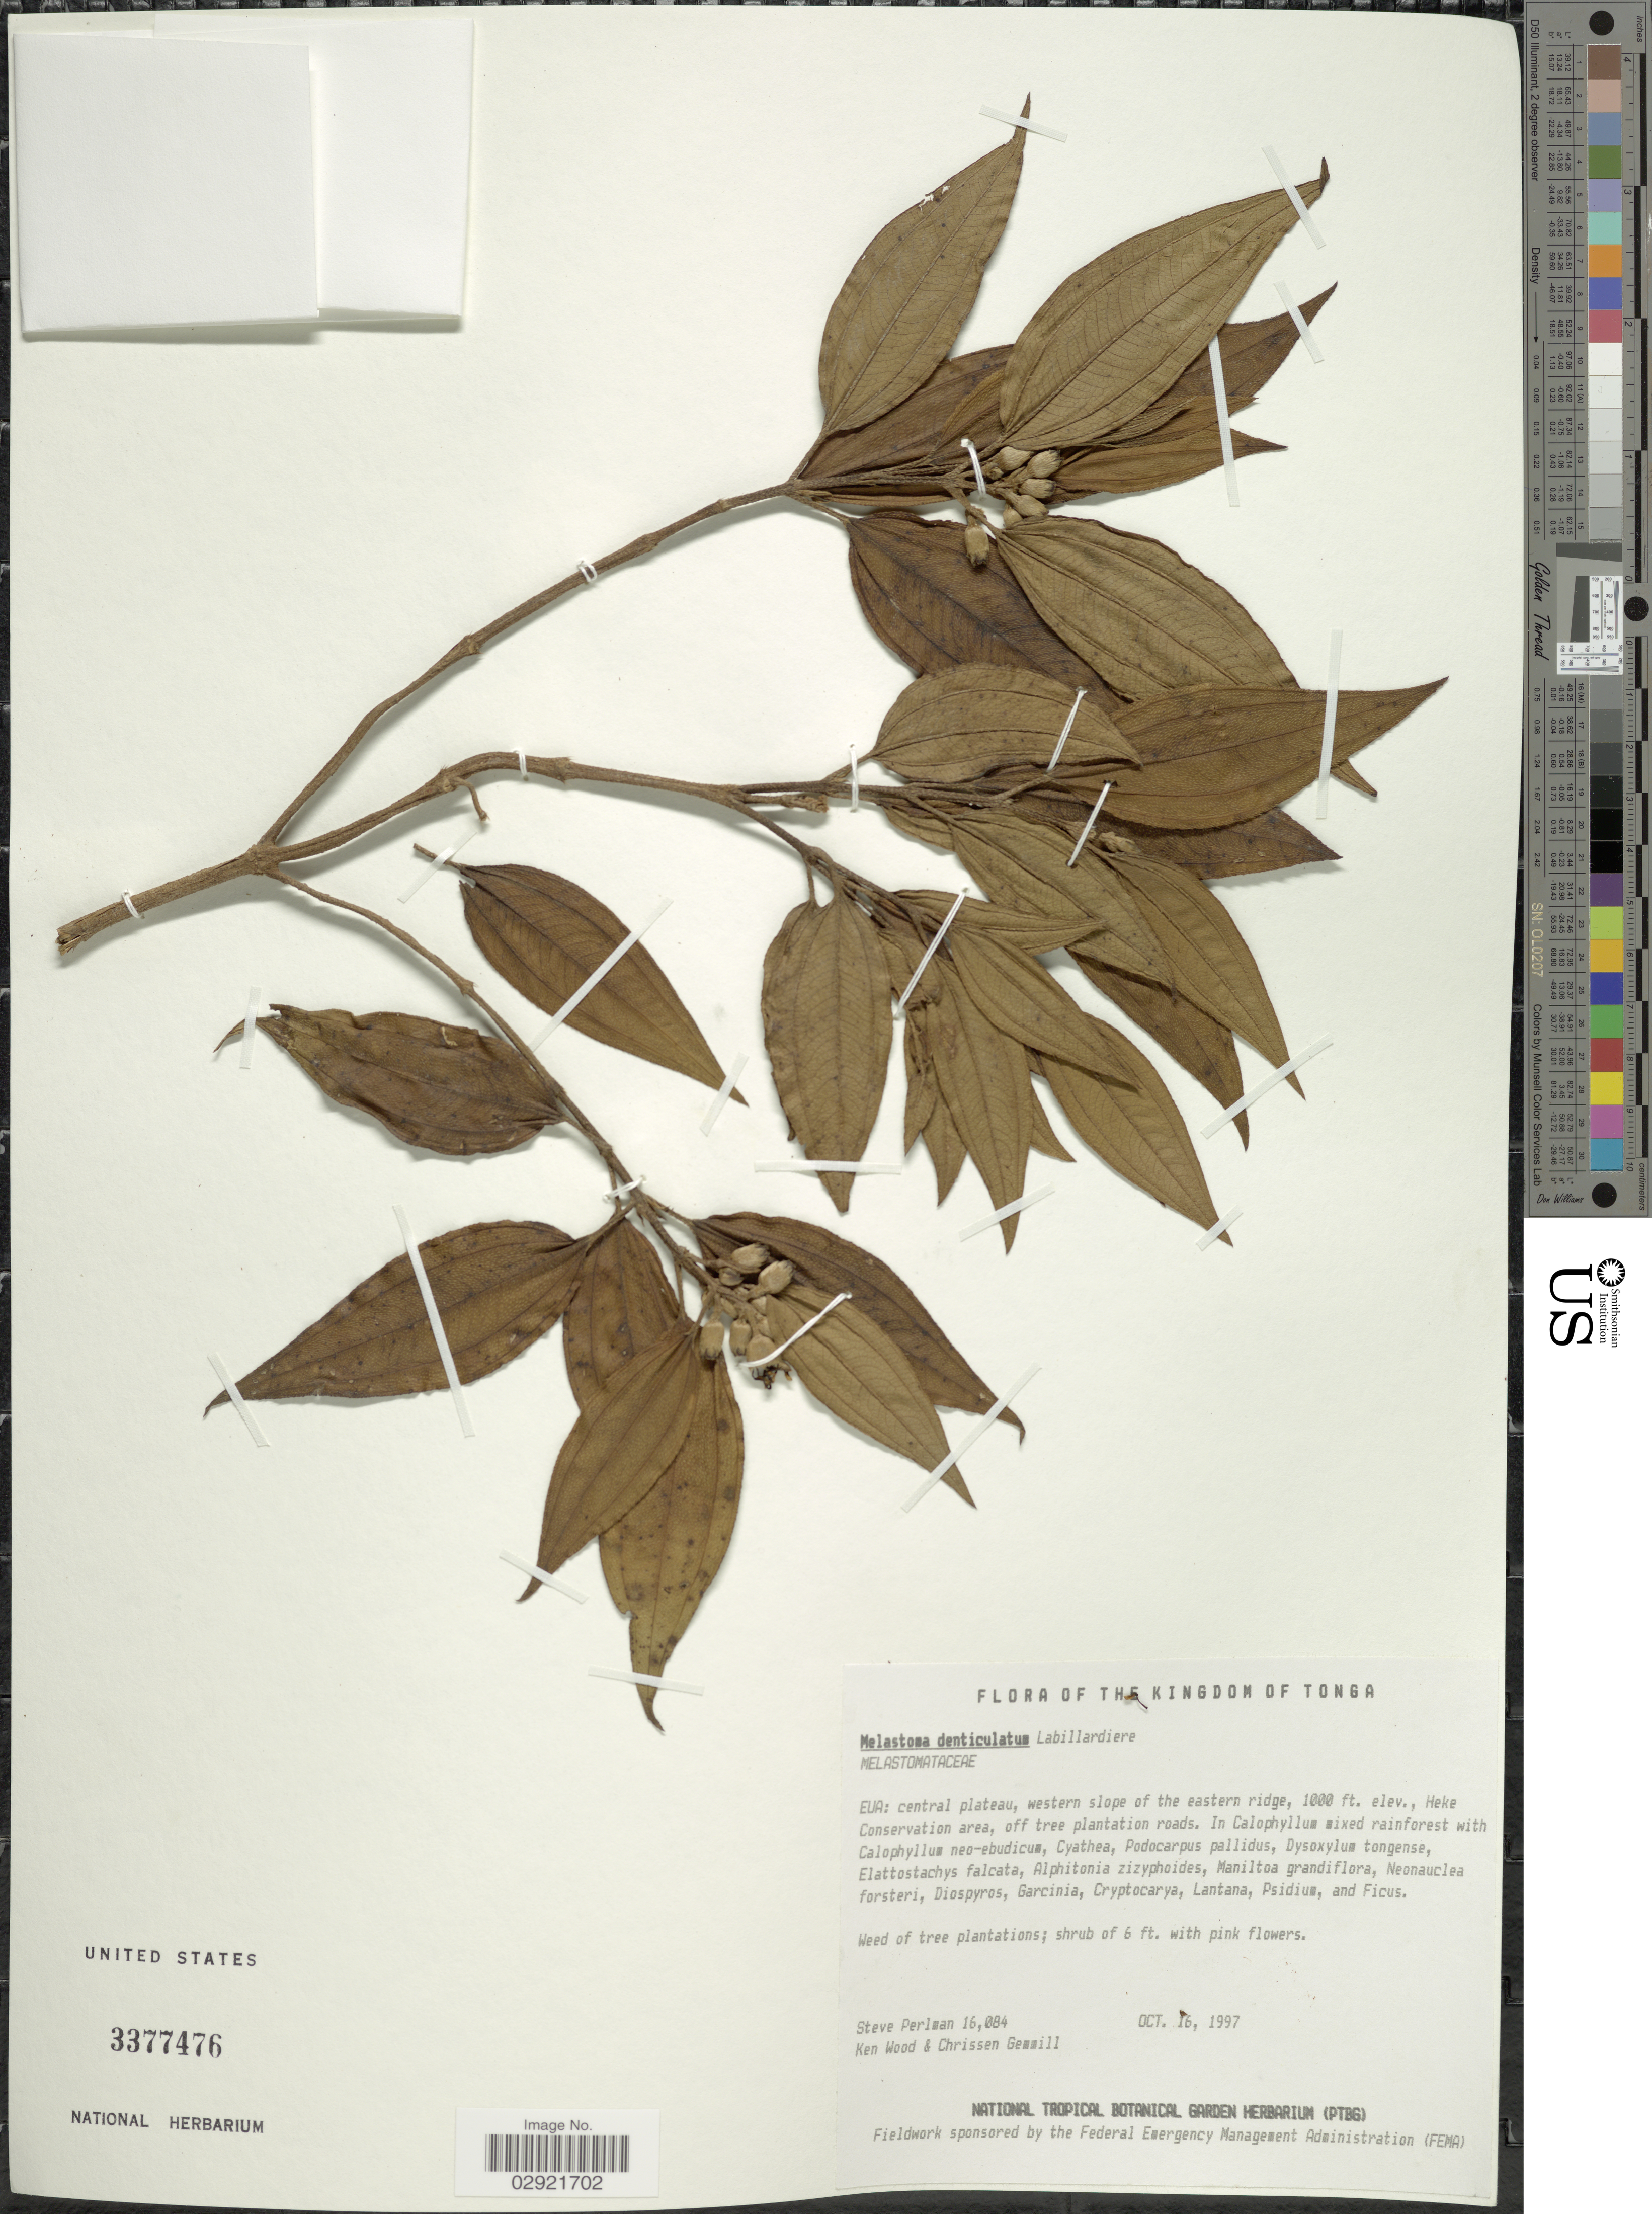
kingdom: Plantae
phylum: Tracheophyta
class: Magnoliopsida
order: Myrtales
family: Melastomataceae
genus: Melastoma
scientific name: Melastoma malabathricum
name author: L.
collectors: S. Perlman, K. Wood & C. Gemmill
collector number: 16084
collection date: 1997-10-16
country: Tonga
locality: Kingdom of Tonga. Eua: central plateau, western slope of the eastern ridge, Heke Conservation area.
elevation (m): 305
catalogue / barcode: US 3377476